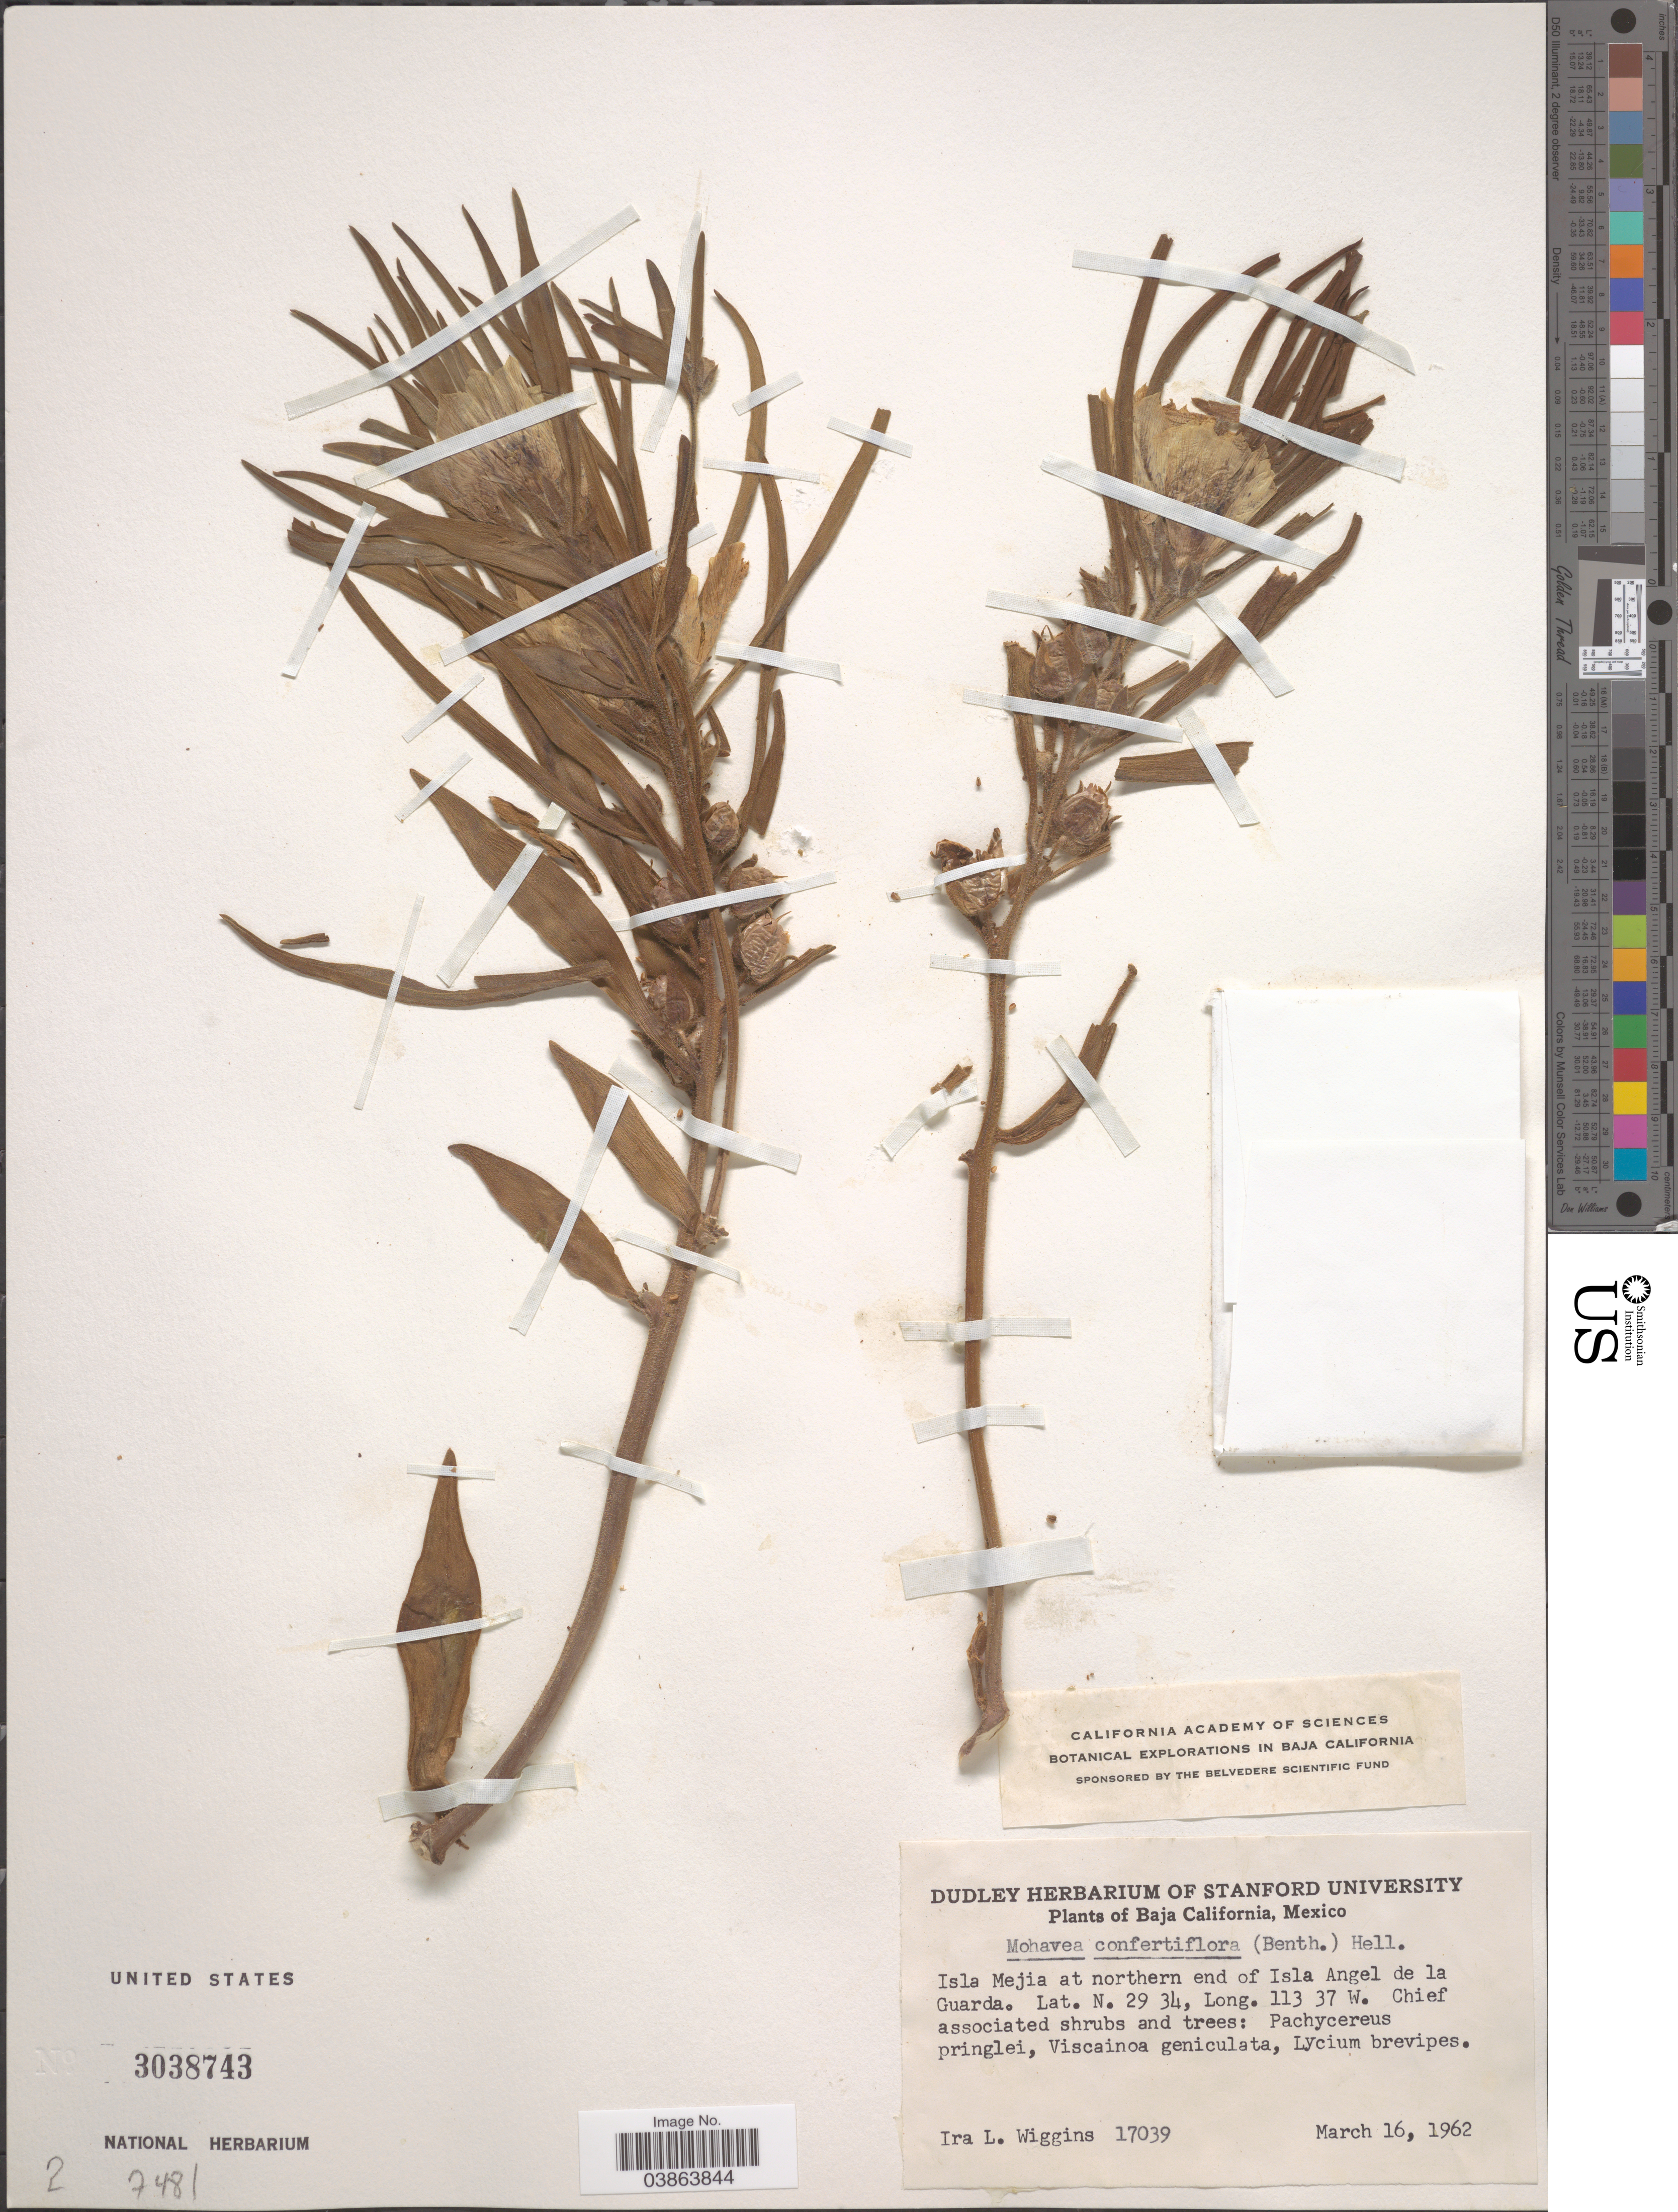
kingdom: Plantae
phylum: Tracheophyta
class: Magnoliopsida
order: Lamiales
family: Plantaginaceae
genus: Mohavea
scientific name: Mohavea confertiflora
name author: (A. DC.) A. Heller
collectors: I. L. Wiggins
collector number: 17039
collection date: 1962-03-16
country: Mexico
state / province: Baja California Norte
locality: Isla Meijia at northern end of Isla Angel de la Guarda.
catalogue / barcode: US 3038743